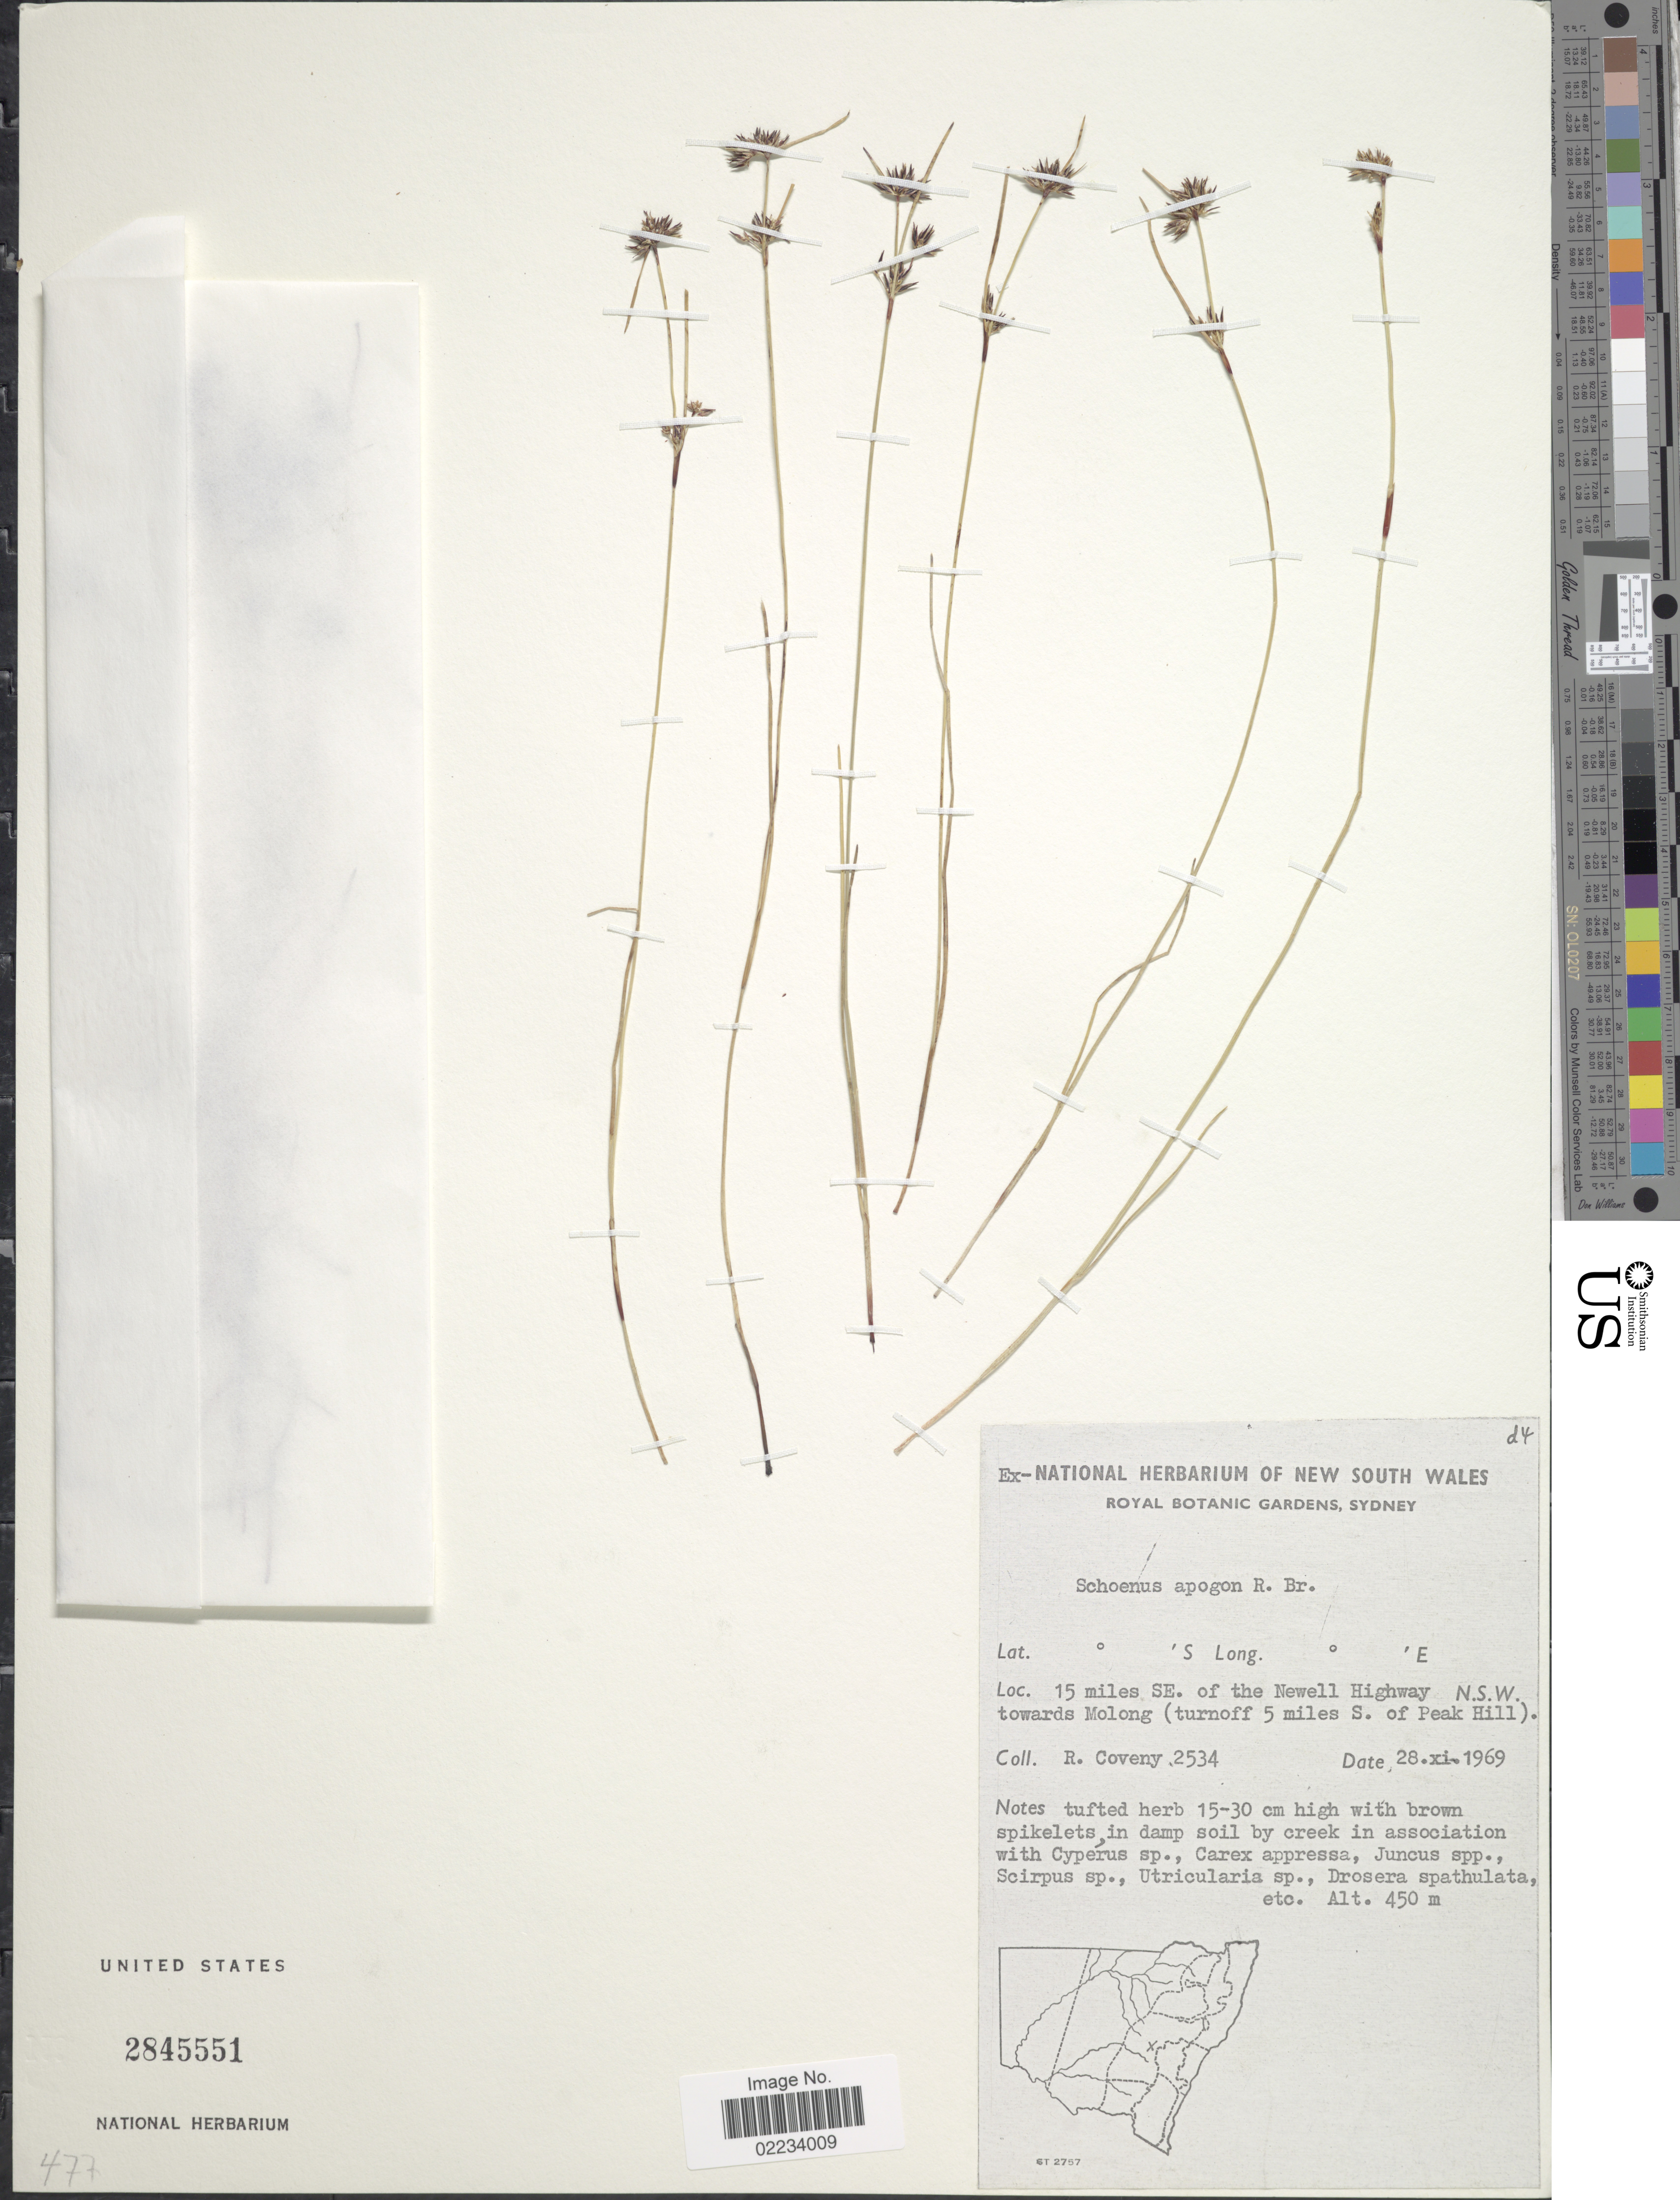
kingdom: Plantae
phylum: Tracheophyta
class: Liliopsida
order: Poales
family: Cyperaceae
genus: Schoenus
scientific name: Schoenus apogon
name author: Roem. & Schult.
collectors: R. Coveny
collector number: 2534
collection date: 1969-11-28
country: Australia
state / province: New South Wales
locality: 15 miles SE of the Newell Highway towards Molong (turnoff 5 miles S of Peak Hill)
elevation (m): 450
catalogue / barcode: US 2845551